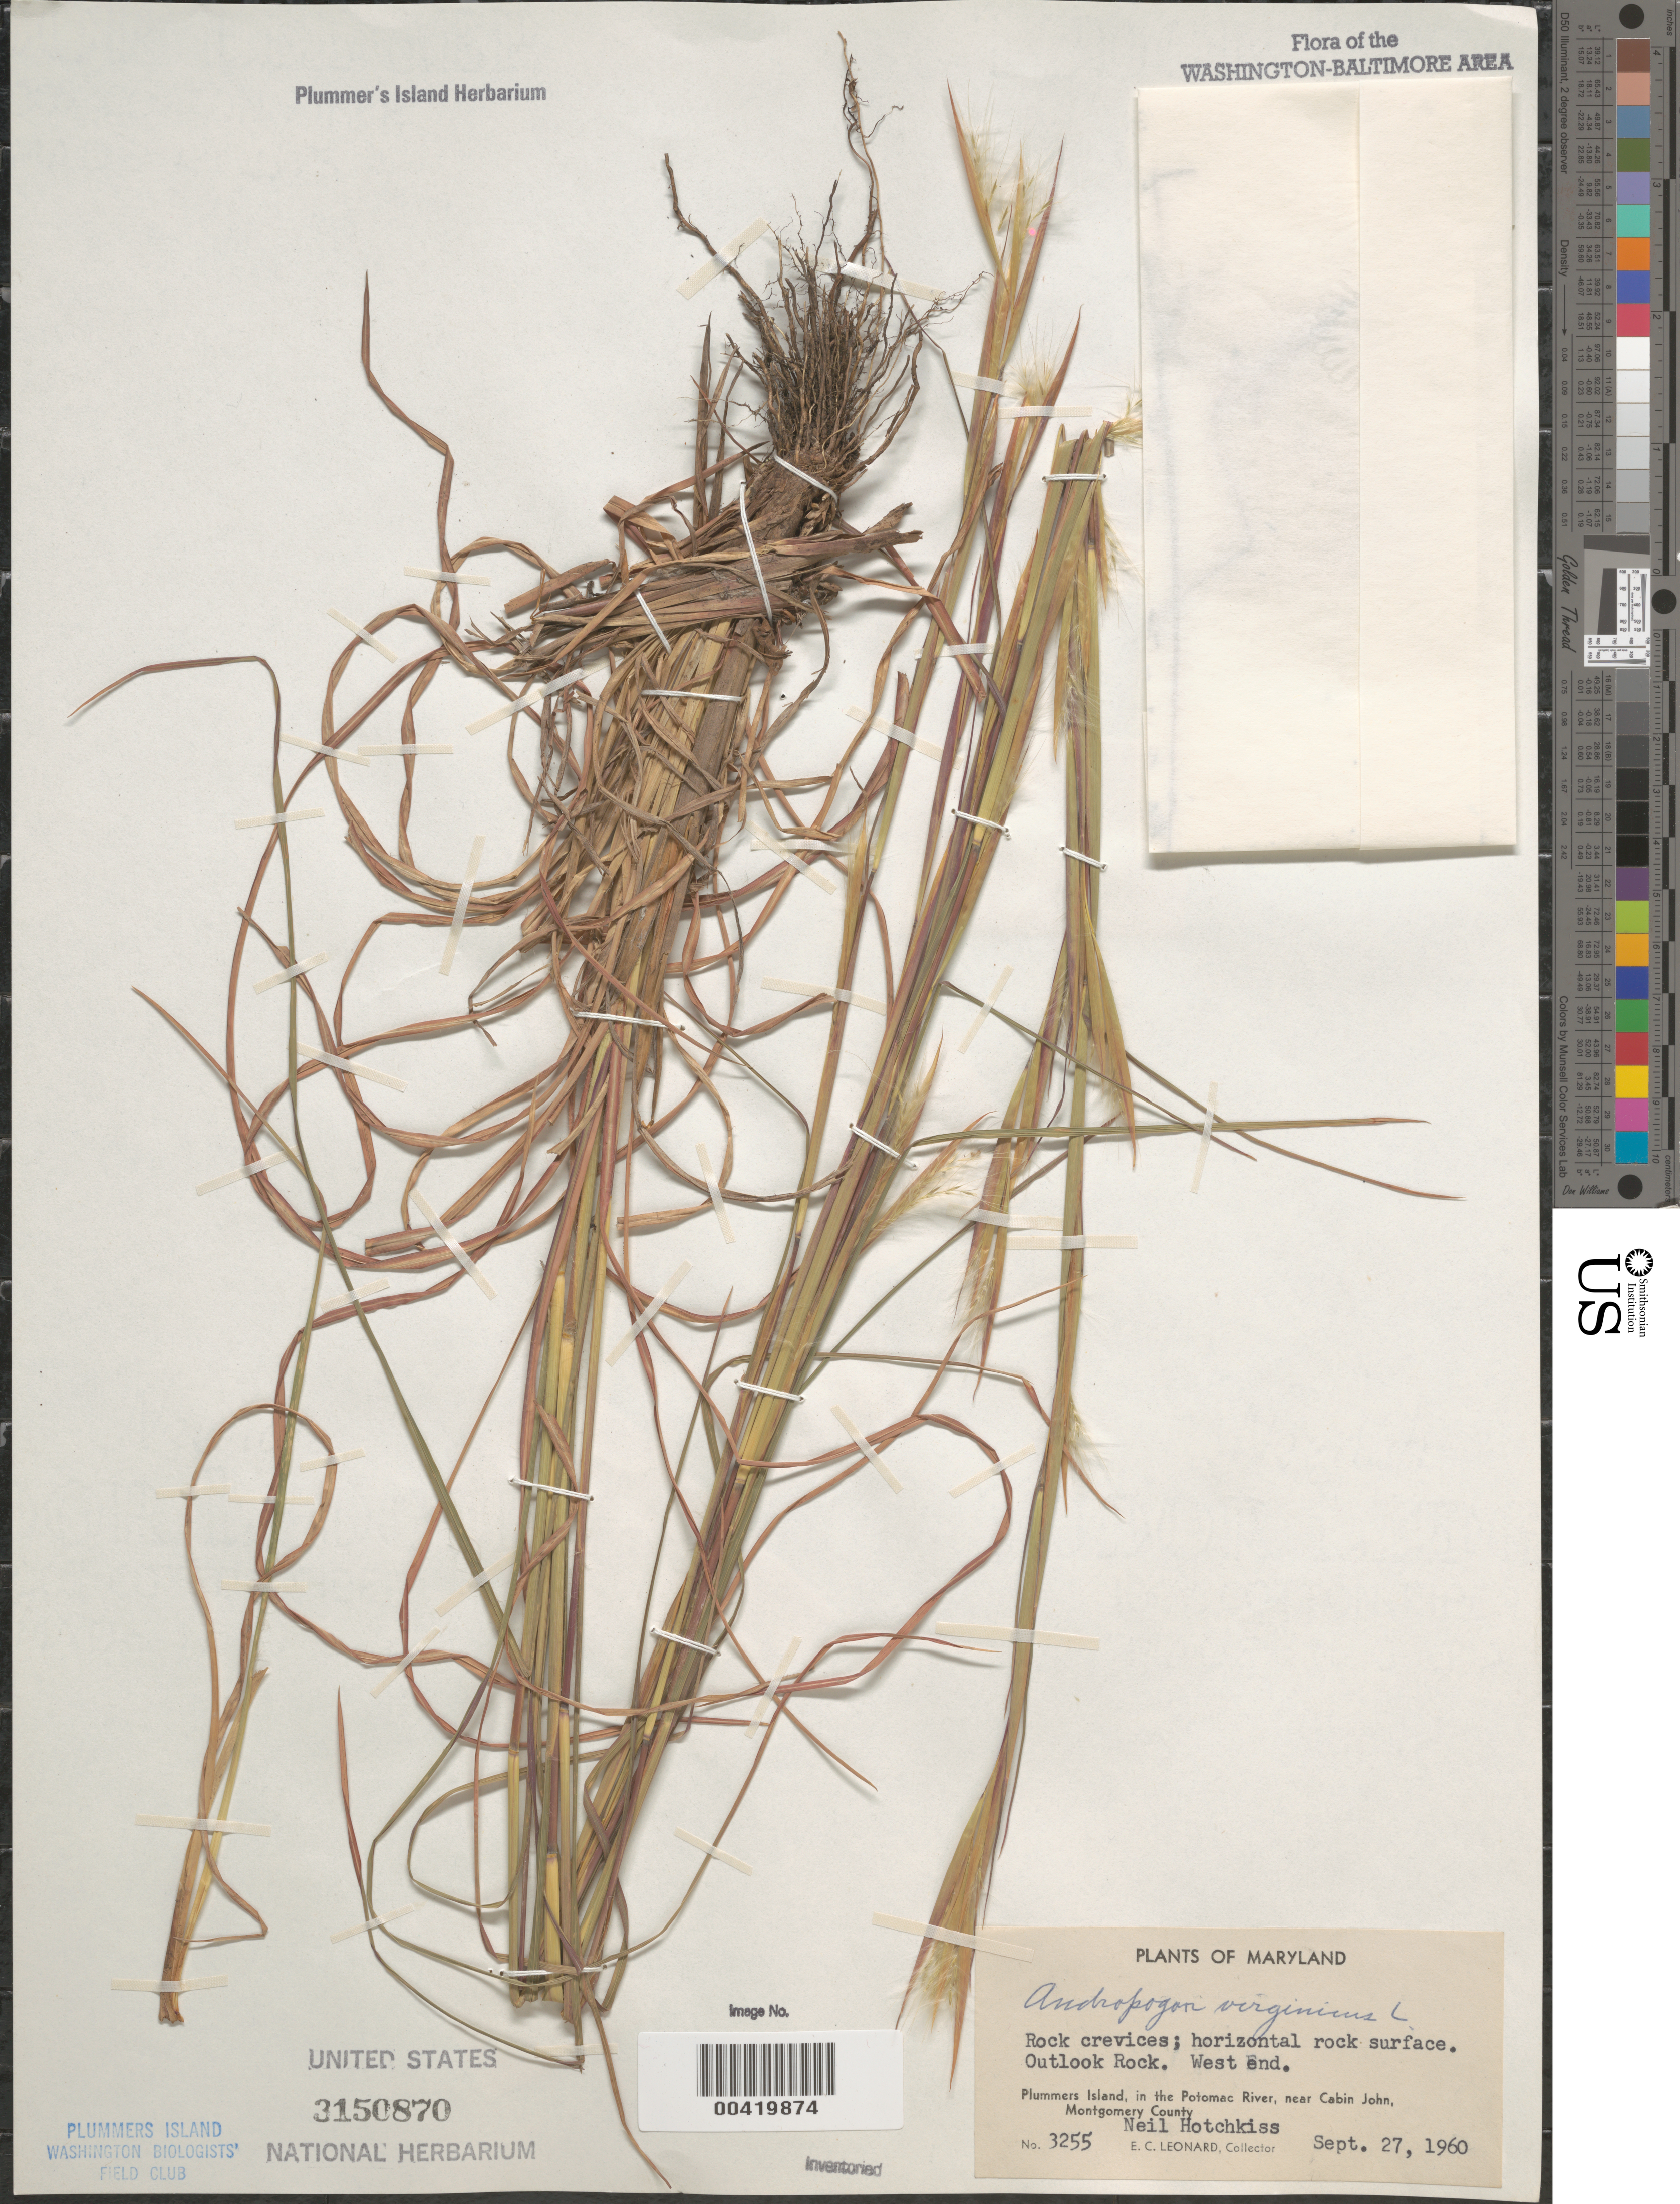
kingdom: Plantae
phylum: Tracheophyta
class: Liliopsida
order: Poales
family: Poaceae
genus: Andropogon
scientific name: Andropogon virginicus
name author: L.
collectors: E. C. Leonard & N. Hotchkiss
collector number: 3255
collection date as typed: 27 Sep 1960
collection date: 1960-09-27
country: United States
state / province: Maryland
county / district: Montgomery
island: Plummers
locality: Plummer's Island; Outlook Rock, west end C. & O. Canal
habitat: Rock crevices, horizontal rock surface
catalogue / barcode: US 3150870